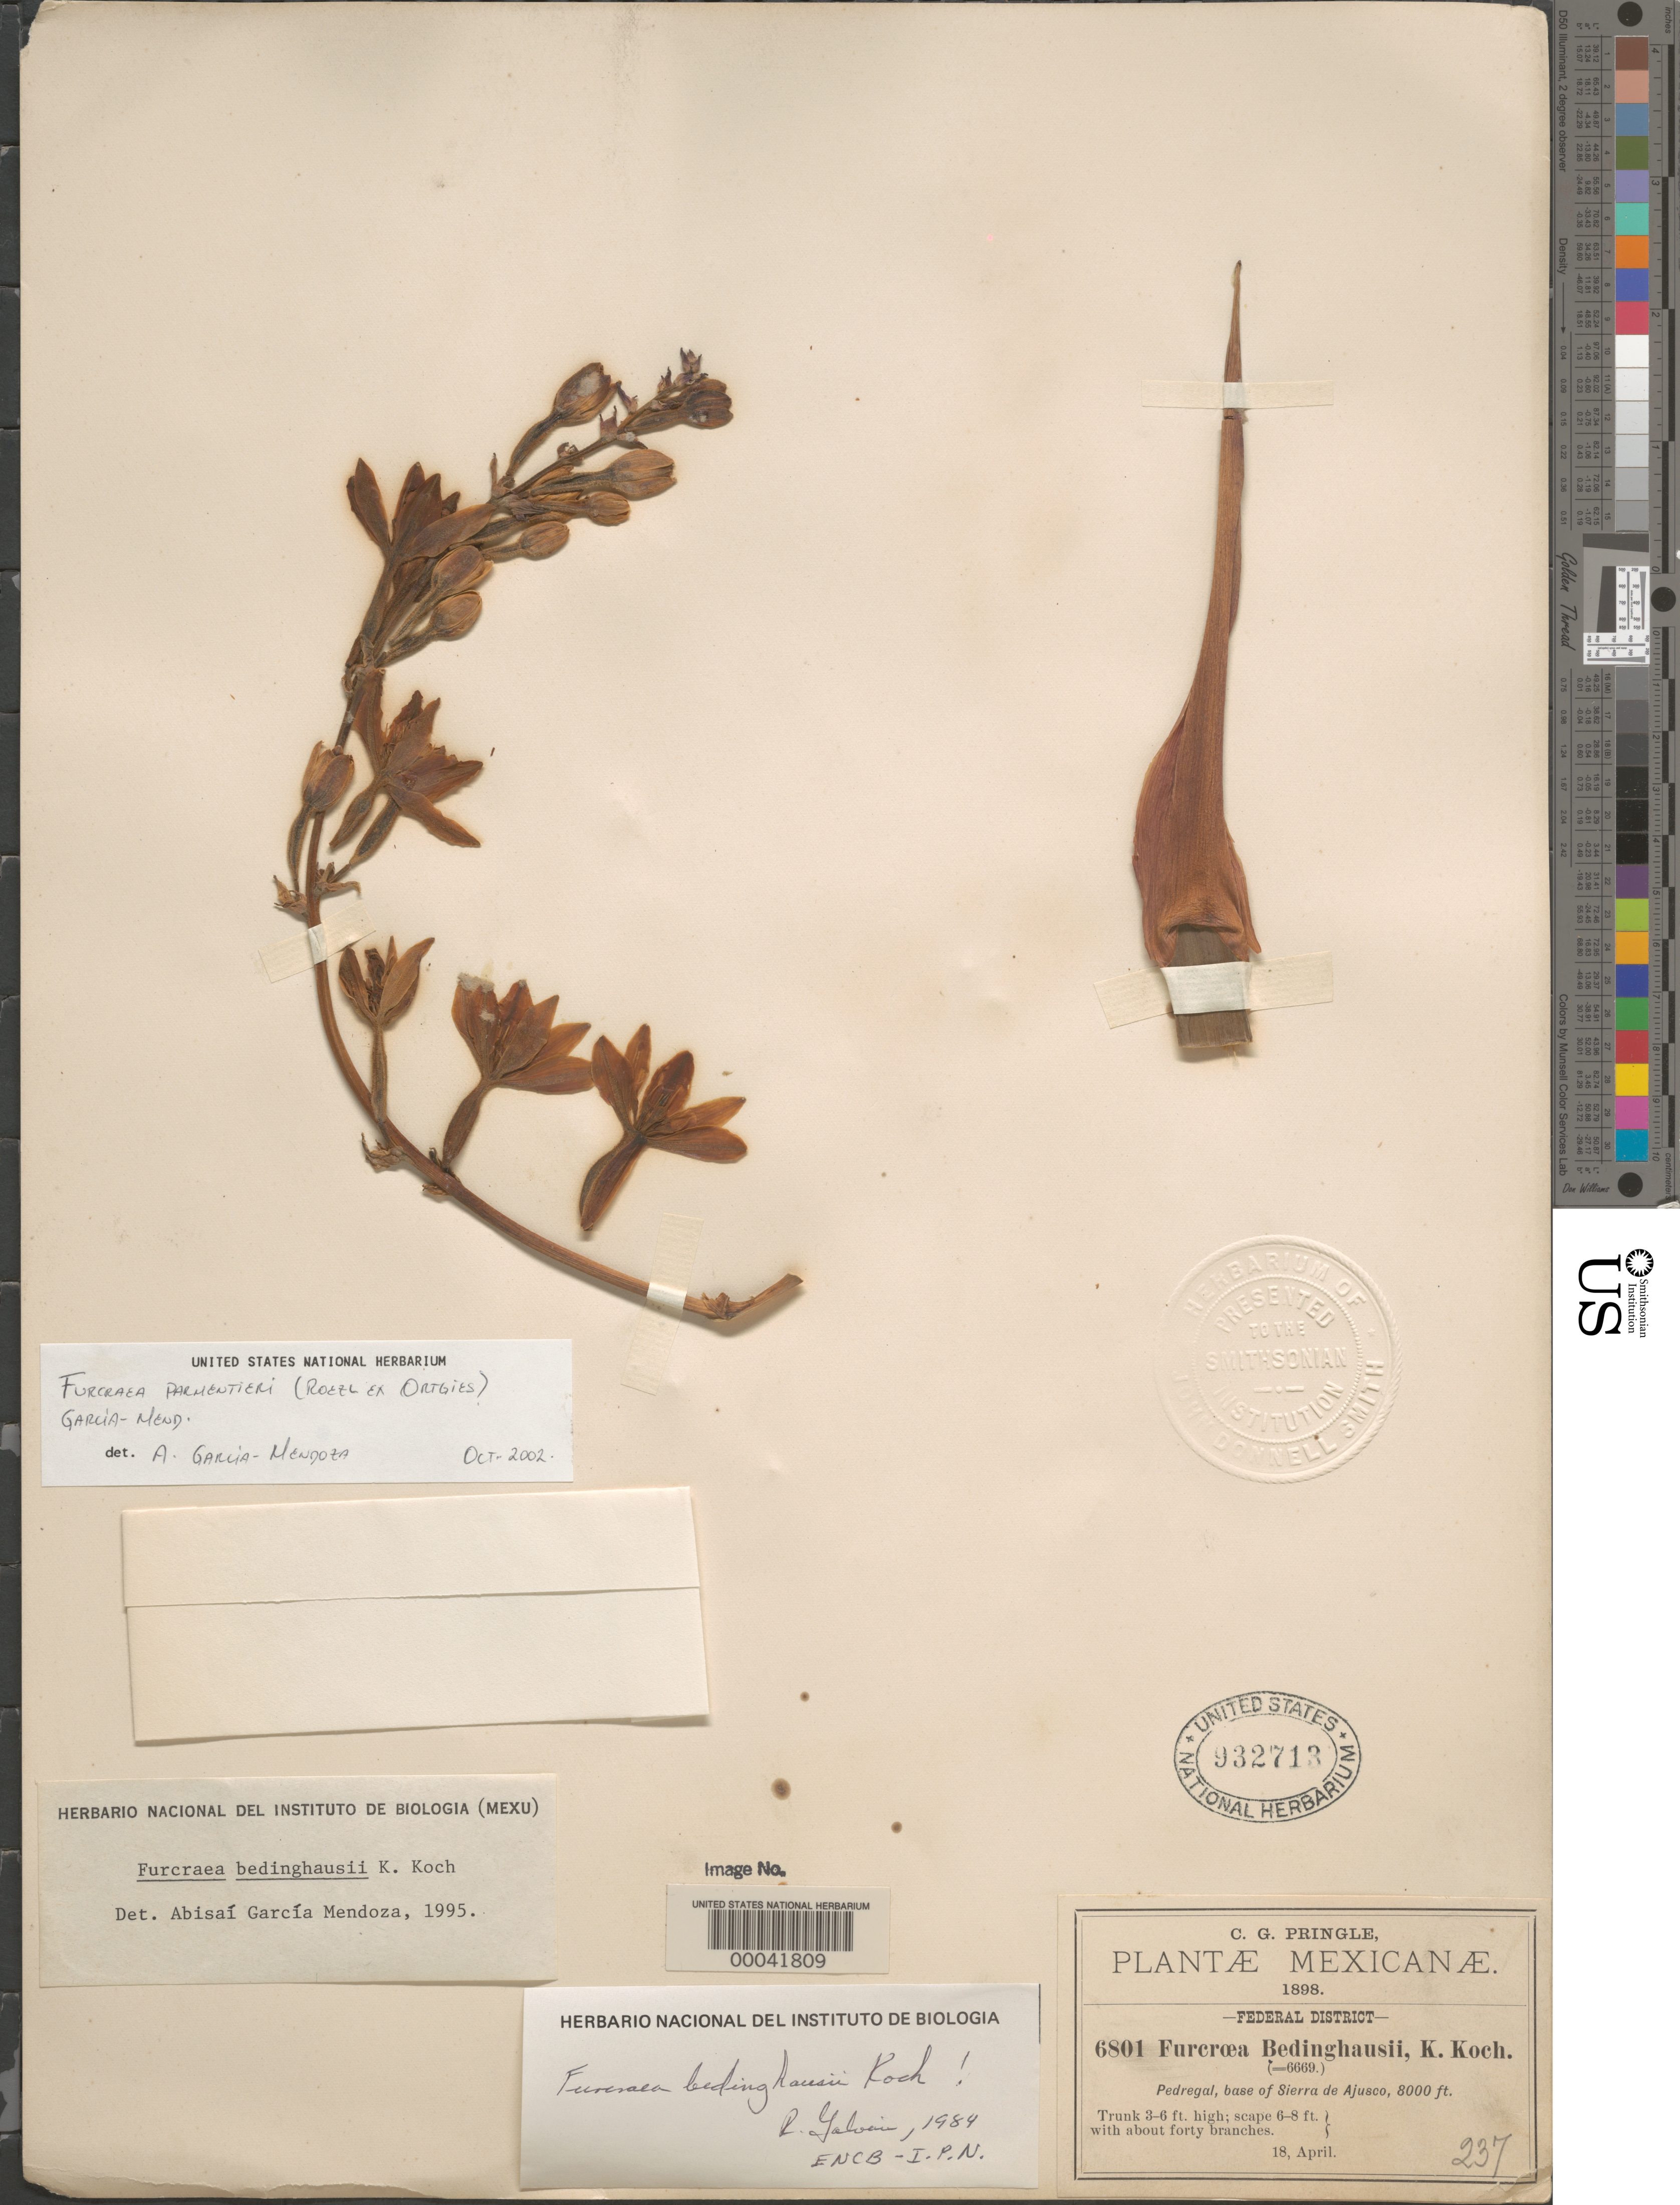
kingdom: Plantae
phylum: Tracheophyta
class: Liliopsida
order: Asparagales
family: Asparagaceae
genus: Furcraea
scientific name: Furcraea parmentieri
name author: (Roezl) García-Mend.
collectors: C. G. Pringle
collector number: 6801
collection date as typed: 18 Apr 1898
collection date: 1898-04-18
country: Mexico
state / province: Distrito Federal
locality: Pedregal, base of Sierra de Ajusco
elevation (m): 2438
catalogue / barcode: US 932713